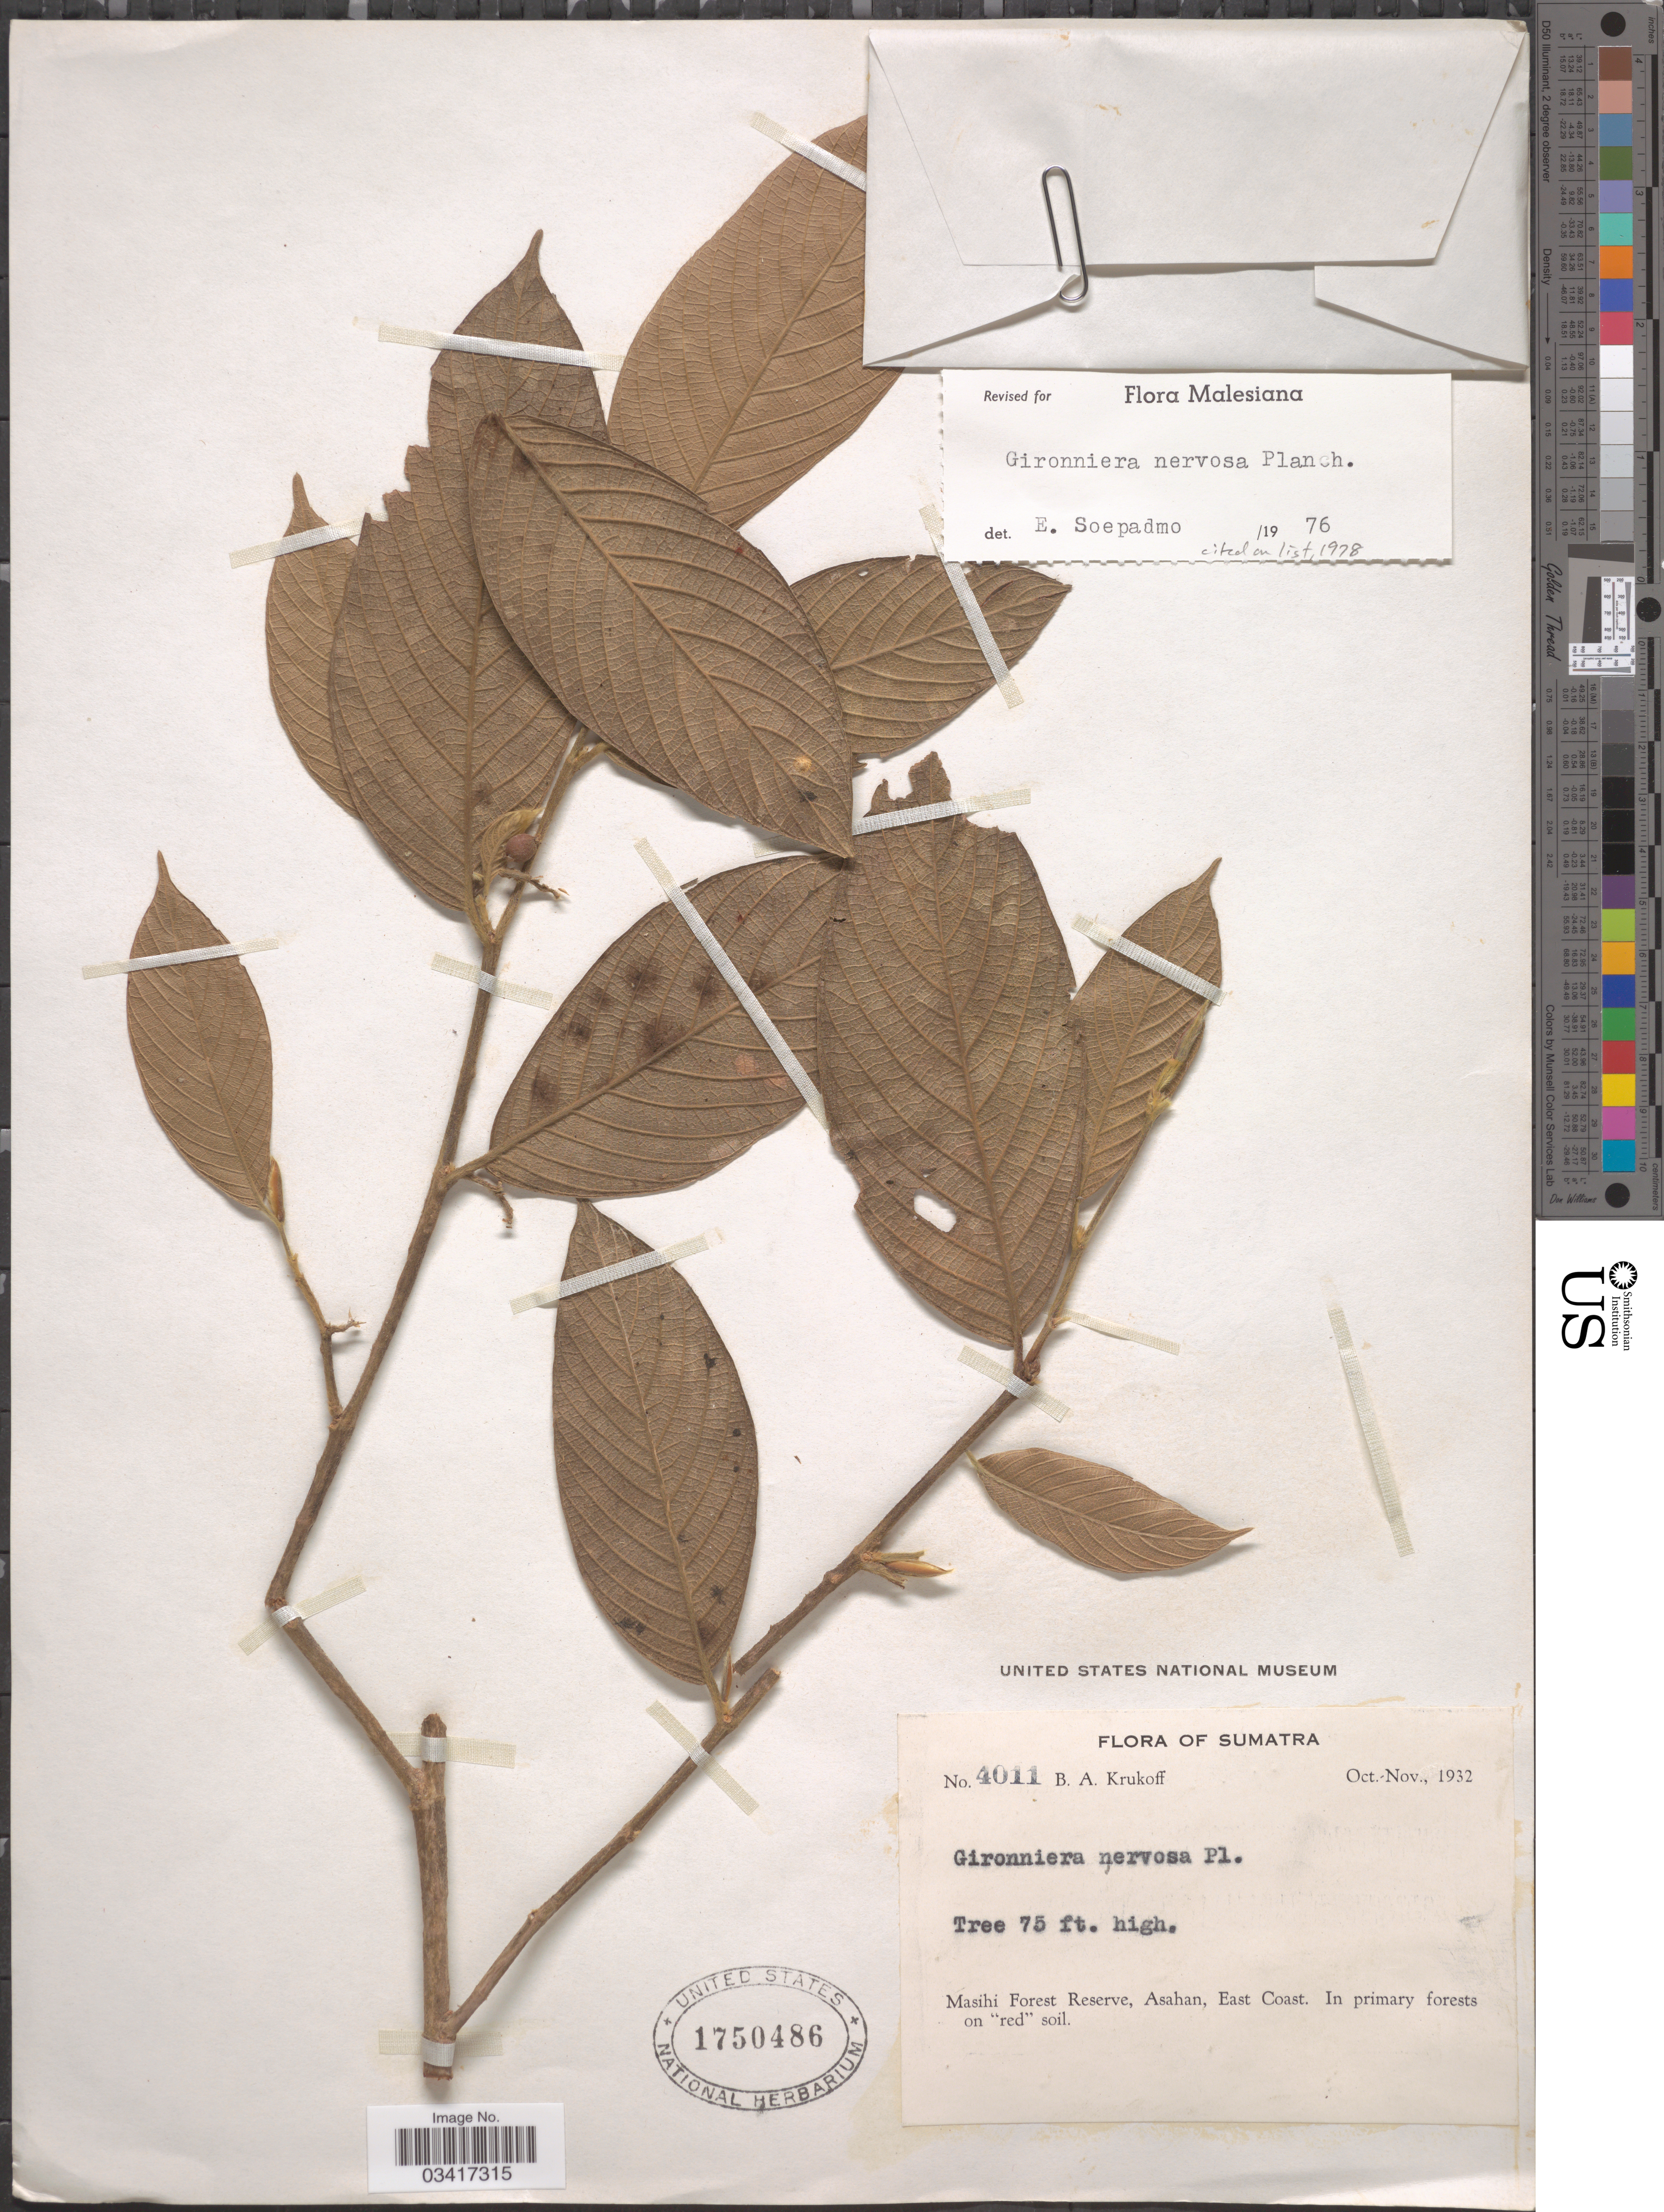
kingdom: Plantae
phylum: Tracheophyta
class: Magnoliopsida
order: Rosales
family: Cannabaceae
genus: Gironniera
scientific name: Gironniera nervosa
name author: Planch.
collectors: B. A. Krukoff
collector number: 4011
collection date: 1932-10/1932-11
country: Indonesia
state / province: Sumatra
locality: Masihi Forest Reserve, Asahan, East Coast.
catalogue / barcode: US 1750486